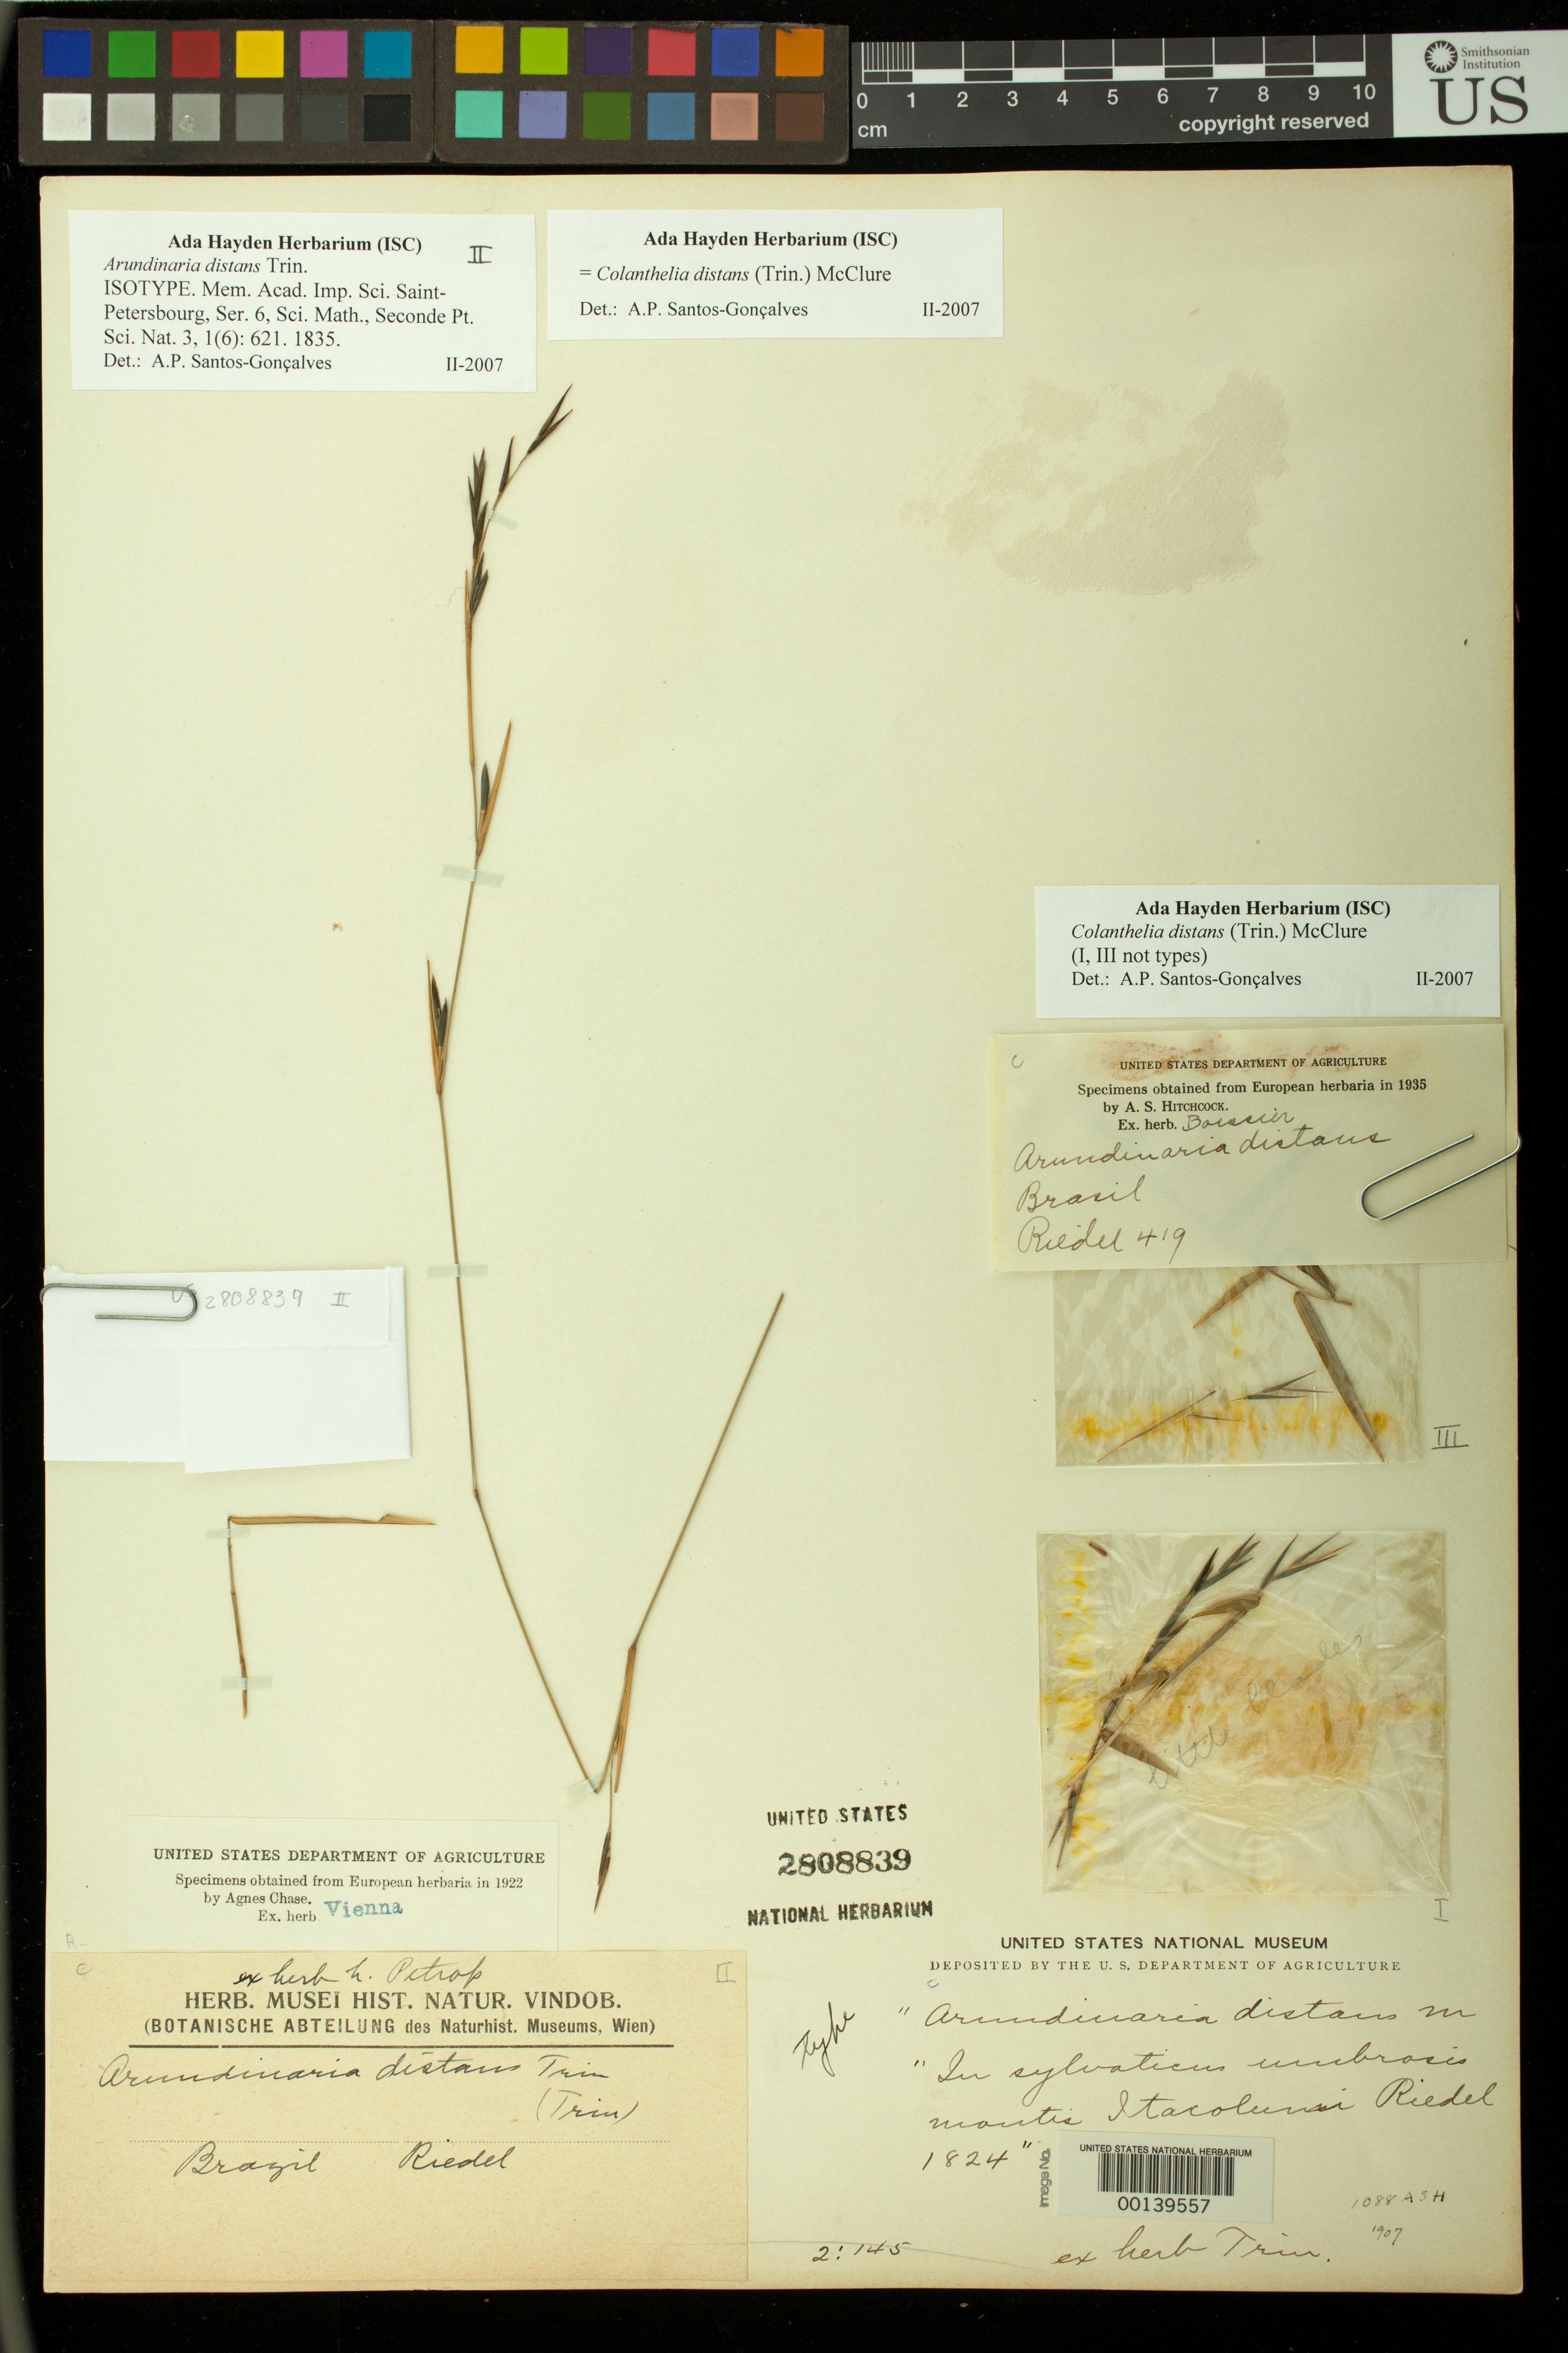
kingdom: Plantae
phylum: Tracheophyta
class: Liliopsida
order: Poales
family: Poaceae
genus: Arundinaria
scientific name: Arundinaria distans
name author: Trin.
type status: Type Collection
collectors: L. Riedel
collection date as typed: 1824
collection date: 1824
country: Brazil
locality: Montis Itacolumi.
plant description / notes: Sheet mounted with 3 elements (including non-types), fragmentary material of type specimens ex herb. Boissier, ex herb. Trin., ex herb. Petrop., ex herb. Vienna.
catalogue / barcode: US 2808839